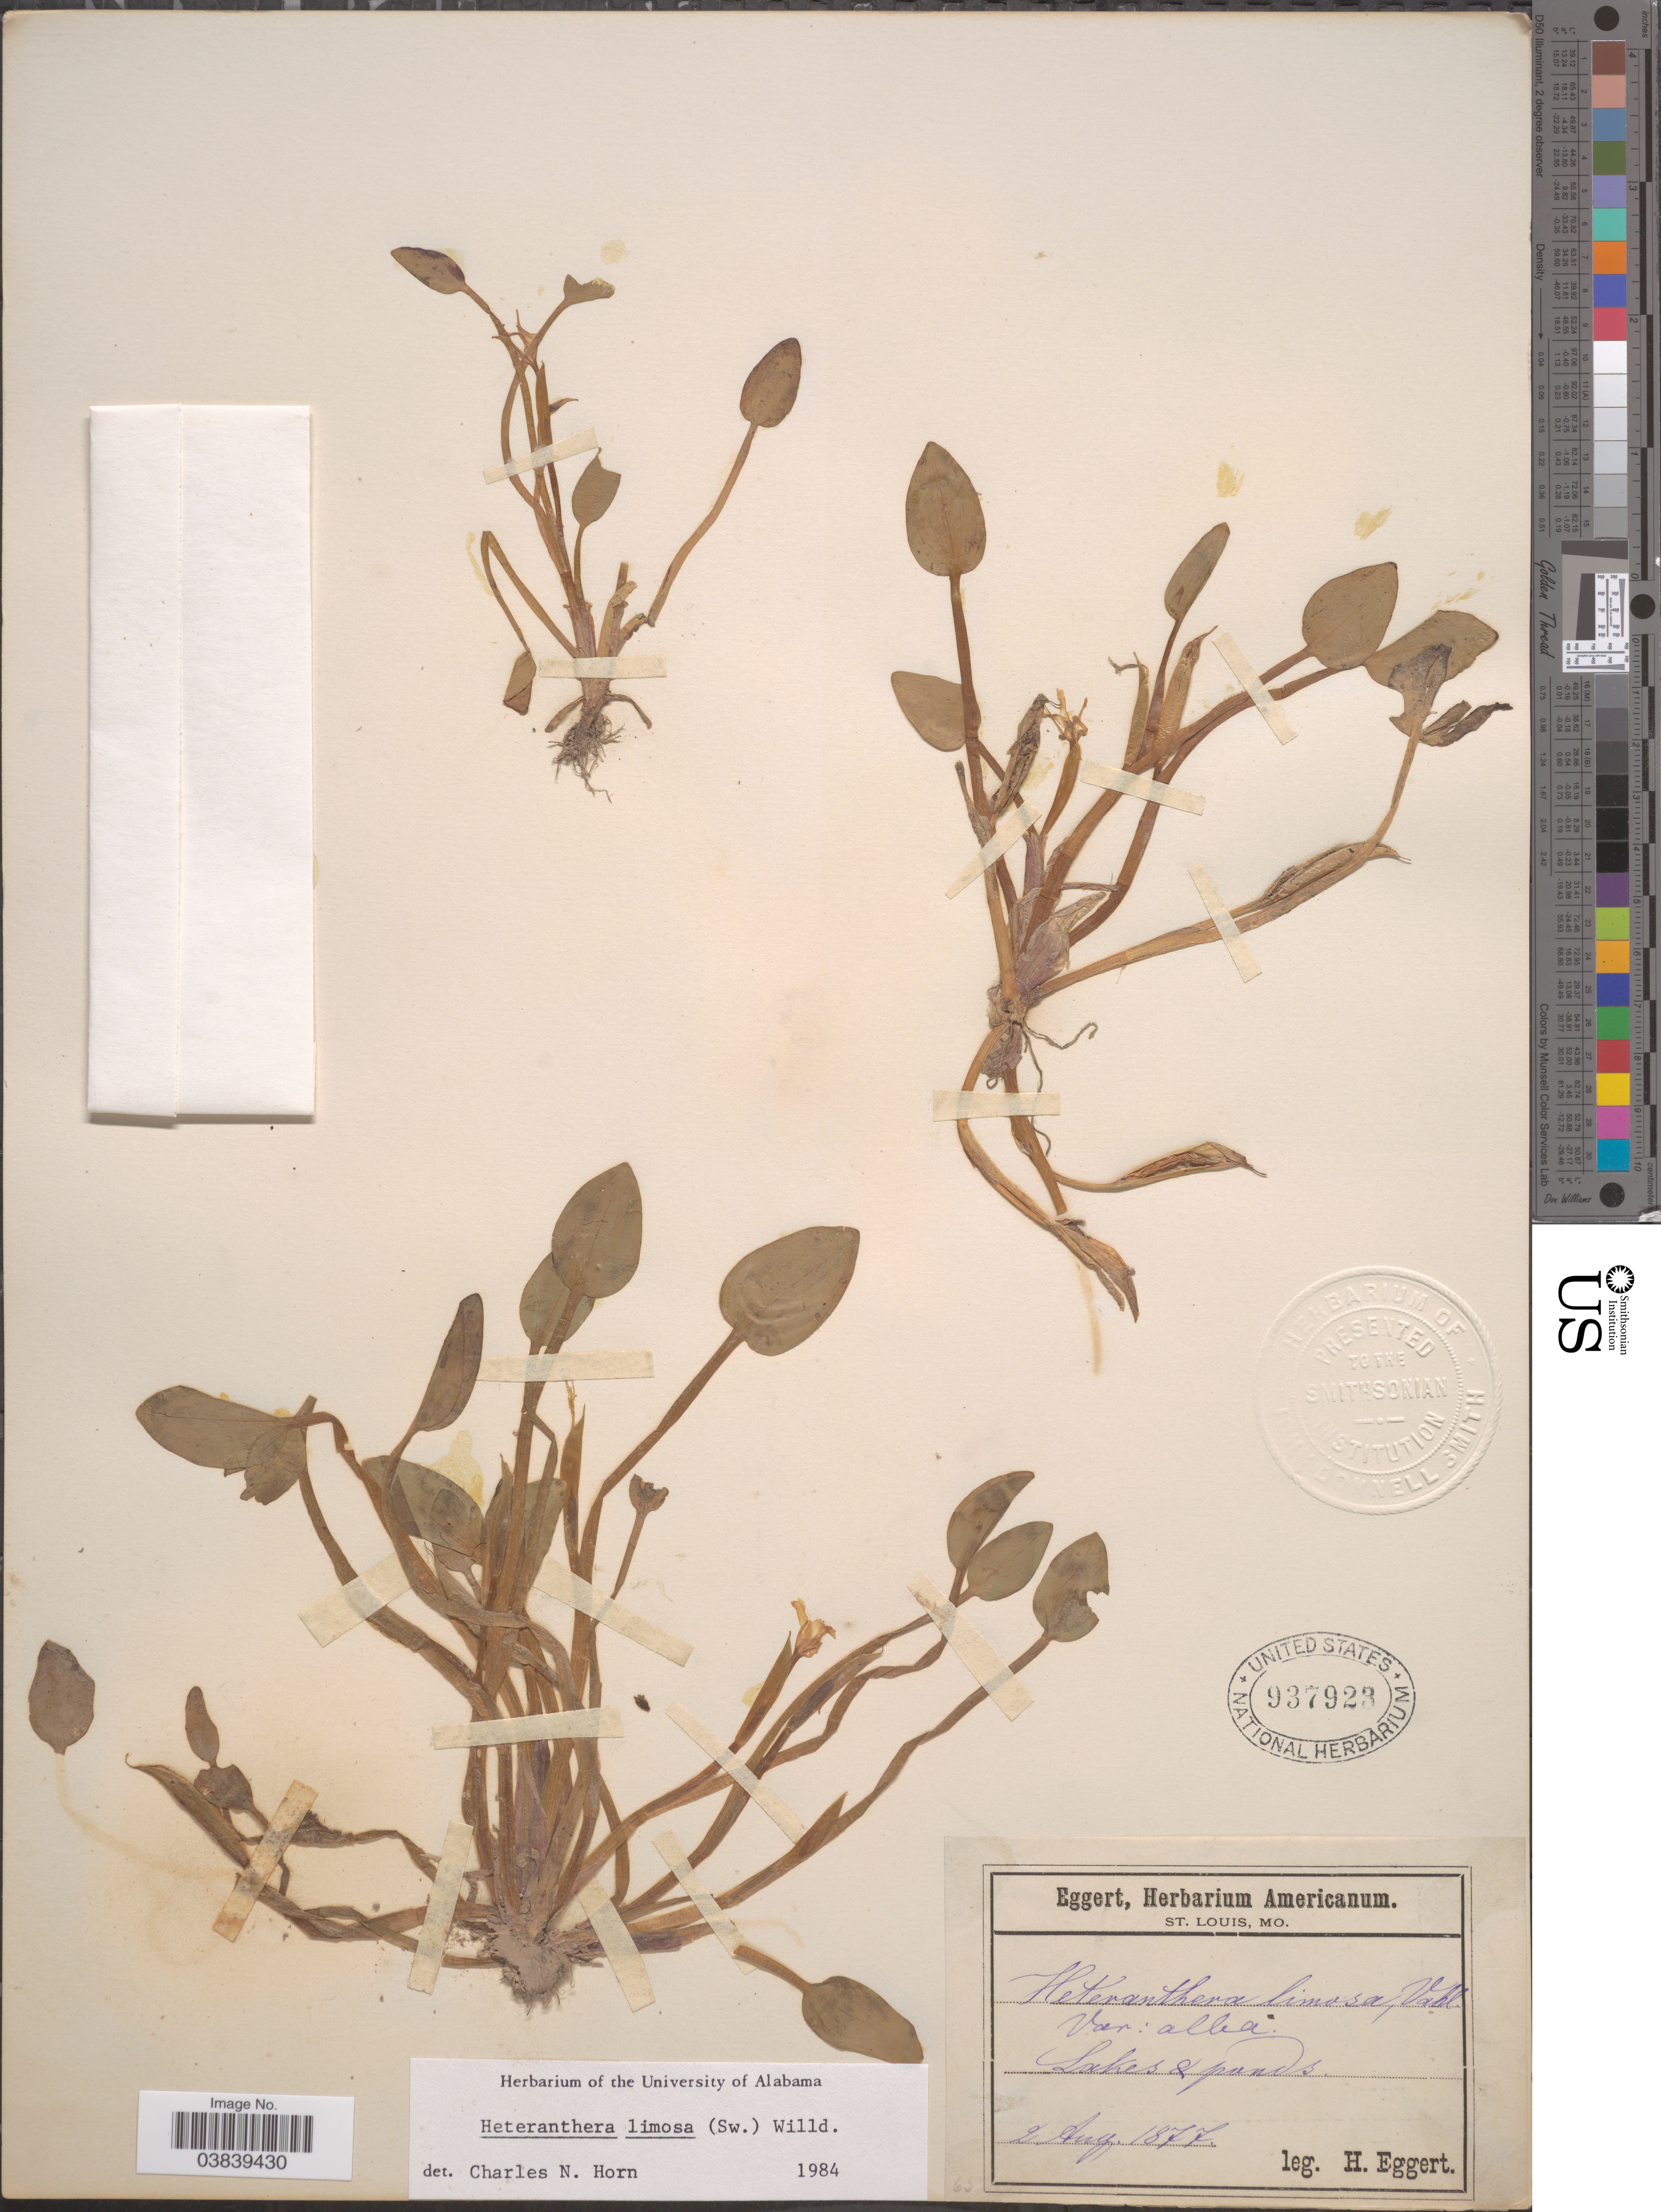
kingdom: Plantae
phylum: Tracheophyta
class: Liliopsida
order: Commelinales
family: Pontederiaceae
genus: Heteranthera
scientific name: Heteranthera limosa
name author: (Sw.) Willd.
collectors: H. Eggert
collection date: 1877-08-02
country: United States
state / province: Missouri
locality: Lakes & pond.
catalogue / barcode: US 937923